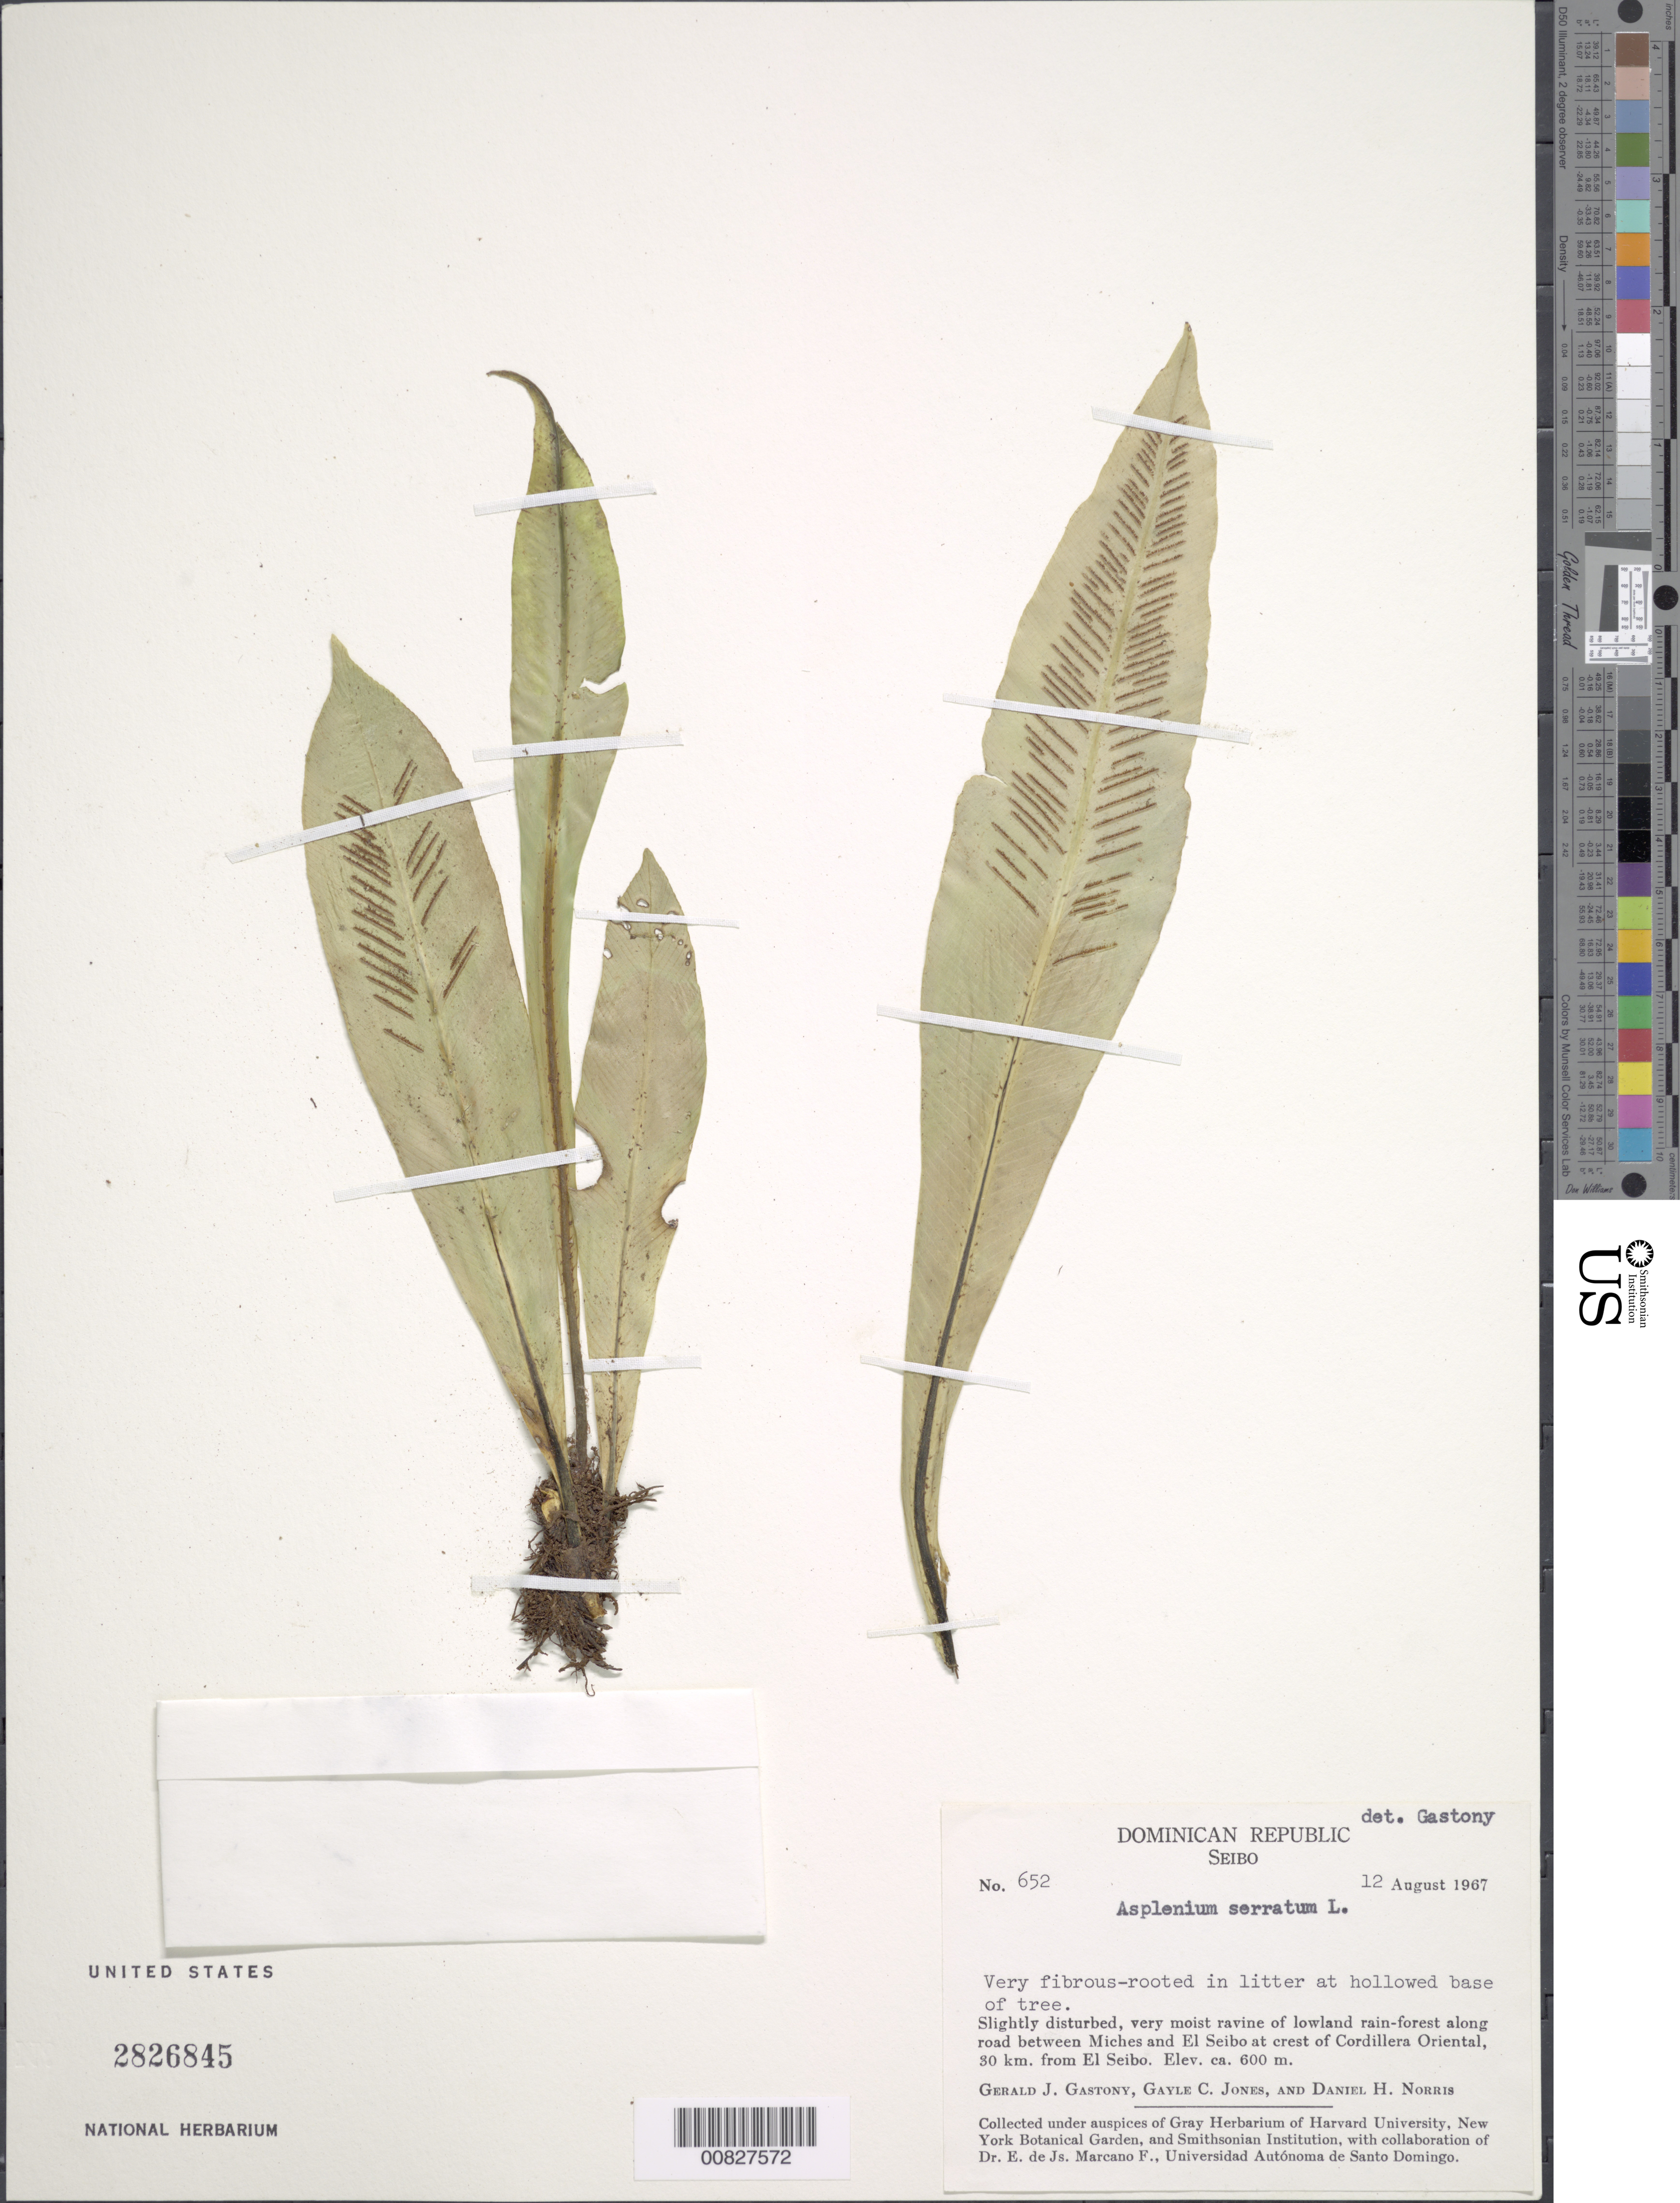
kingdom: Plantae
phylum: Tracheophyta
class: Polypodiopsida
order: Polypodiales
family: Aspleniaceae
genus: Asplenium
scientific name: Asplenium serratum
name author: L.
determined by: Gastony, Gerald J.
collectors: G. Gastony, G. C. Jones & D. H. Norris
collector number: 652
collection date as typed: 12 Aug 1967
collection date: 1967-08-12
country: Dominican Republic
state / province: El Seibo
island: Hispaniola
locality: Cordillera zoriental, road between Miches and El Siebo, 30 km from El Siebo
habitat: Slightly disturbed, very moist ravine of lowland rainforest along road; in litter at hollowed base of tree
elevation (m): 600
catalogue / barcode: US 2826845